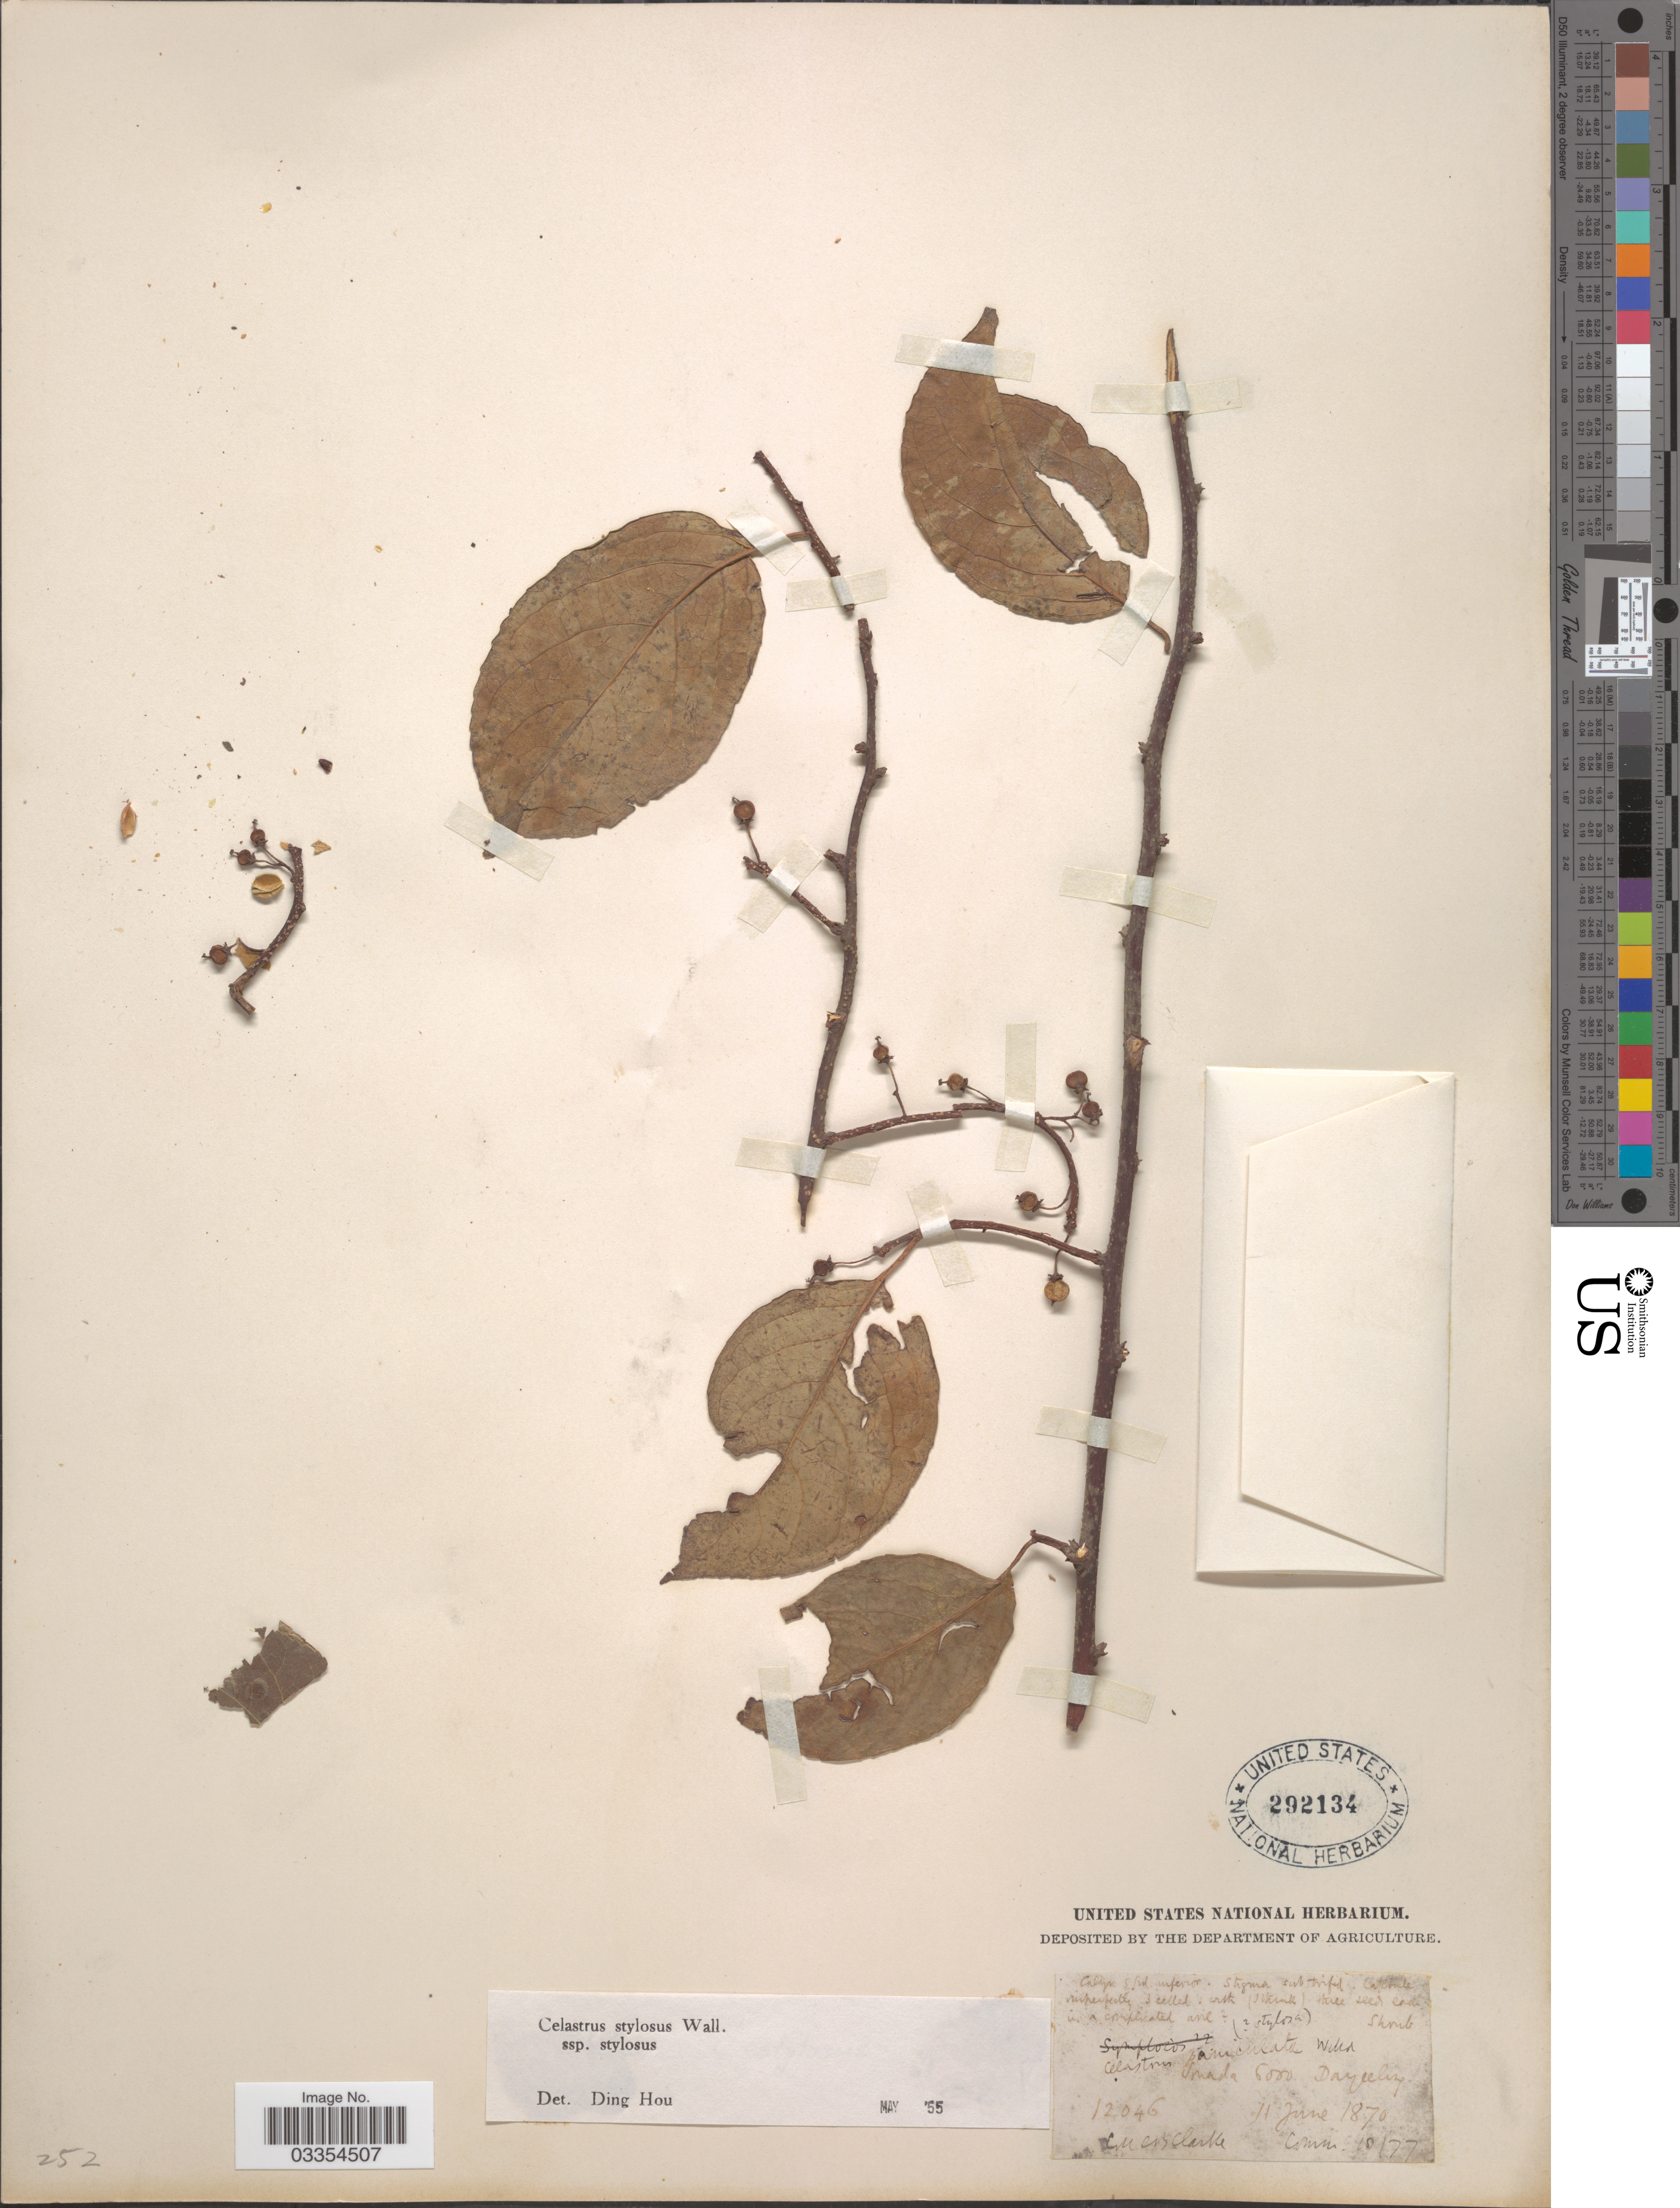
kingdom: Plantae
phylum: Tracheophyta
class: Magnoliopsida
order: Celastrales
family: Celastraceae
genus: Celastrus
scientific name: Celastrus stylosus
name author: Wall.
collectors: C. B. Clarke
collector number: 12046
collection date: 1870-06-11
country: India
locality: Umada [interpreted], Darjeeling.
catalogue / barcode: US 292134